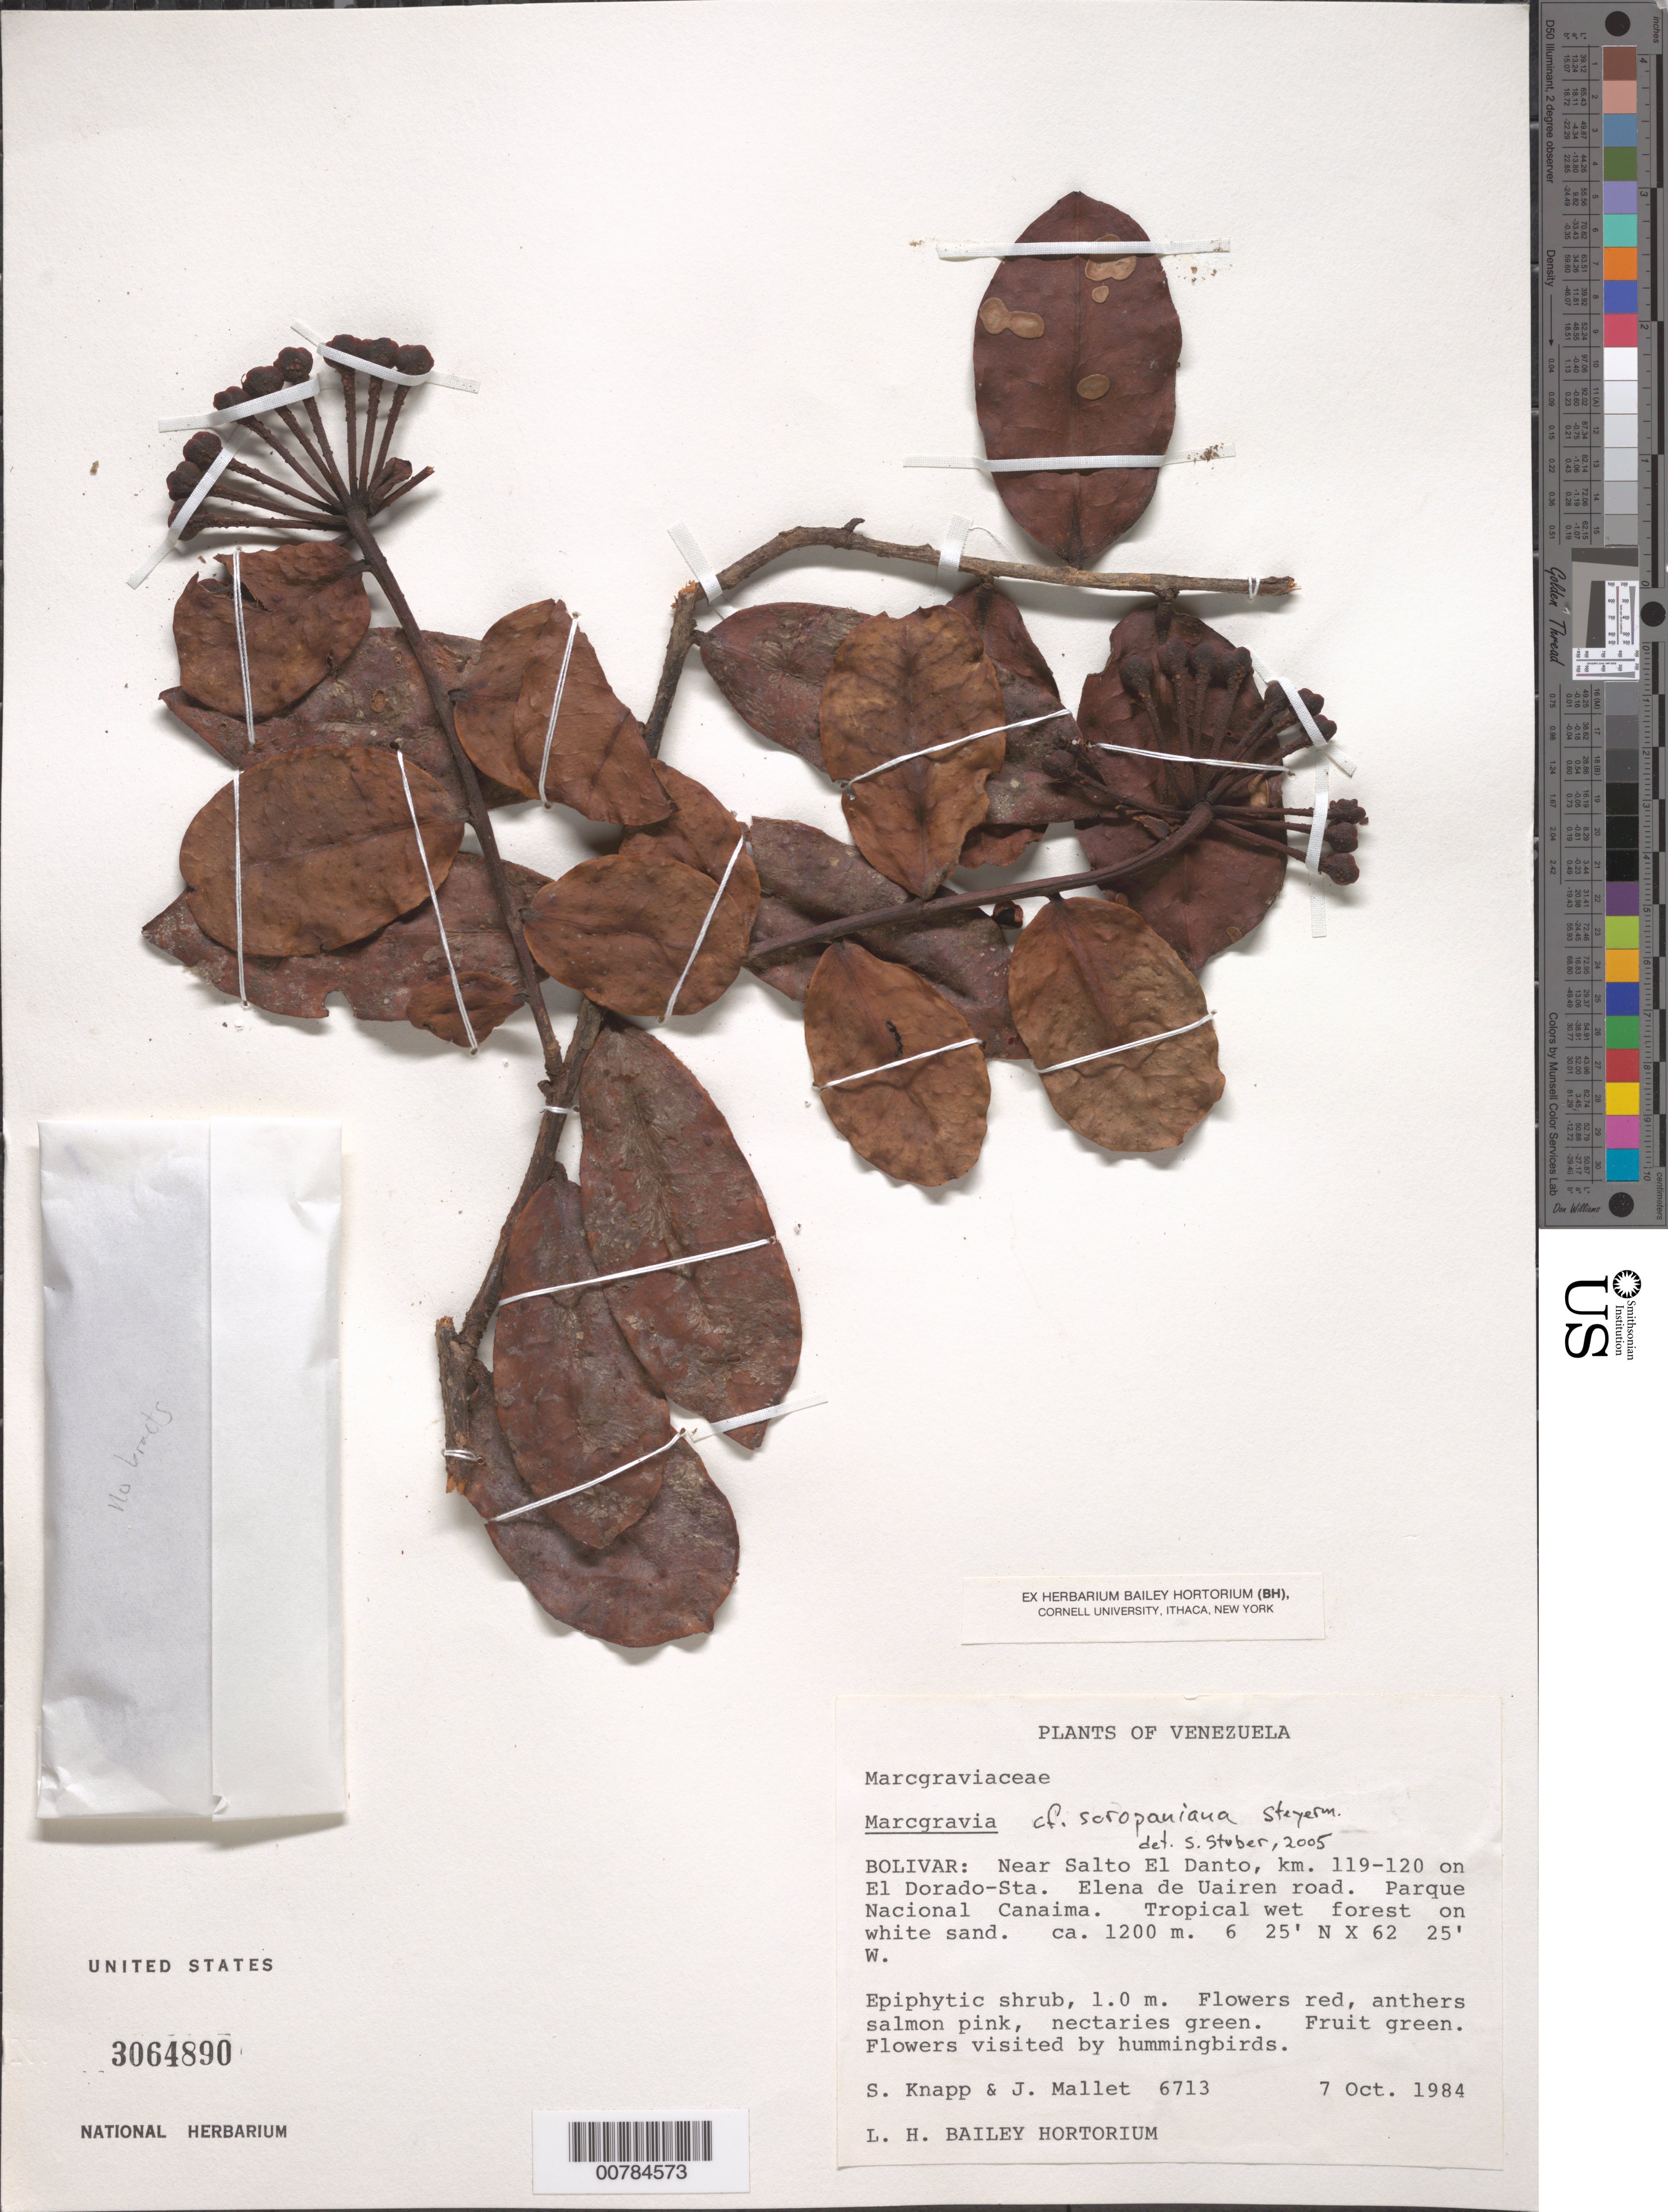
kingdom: Plantae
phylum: Tracheophyta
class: Magnoliopsida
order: Ericales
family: Marcgraviaceae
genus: Marcgravia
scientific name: Marcgravia sororopaniana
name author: Steyerm.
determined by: Stuber, S.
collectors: S. Knapp & J. Mallet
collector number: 6713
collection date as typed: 7-Oct-84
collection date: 1984-10-07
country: Venezuela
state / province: Bolívar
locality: Salto El Danto, km 119-120, El Dorado to Sta. Elena de Uairen road; Parque Nacional Canaima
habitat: Tropical wet forest on white sand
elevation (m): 1200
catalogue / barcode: US 3064890